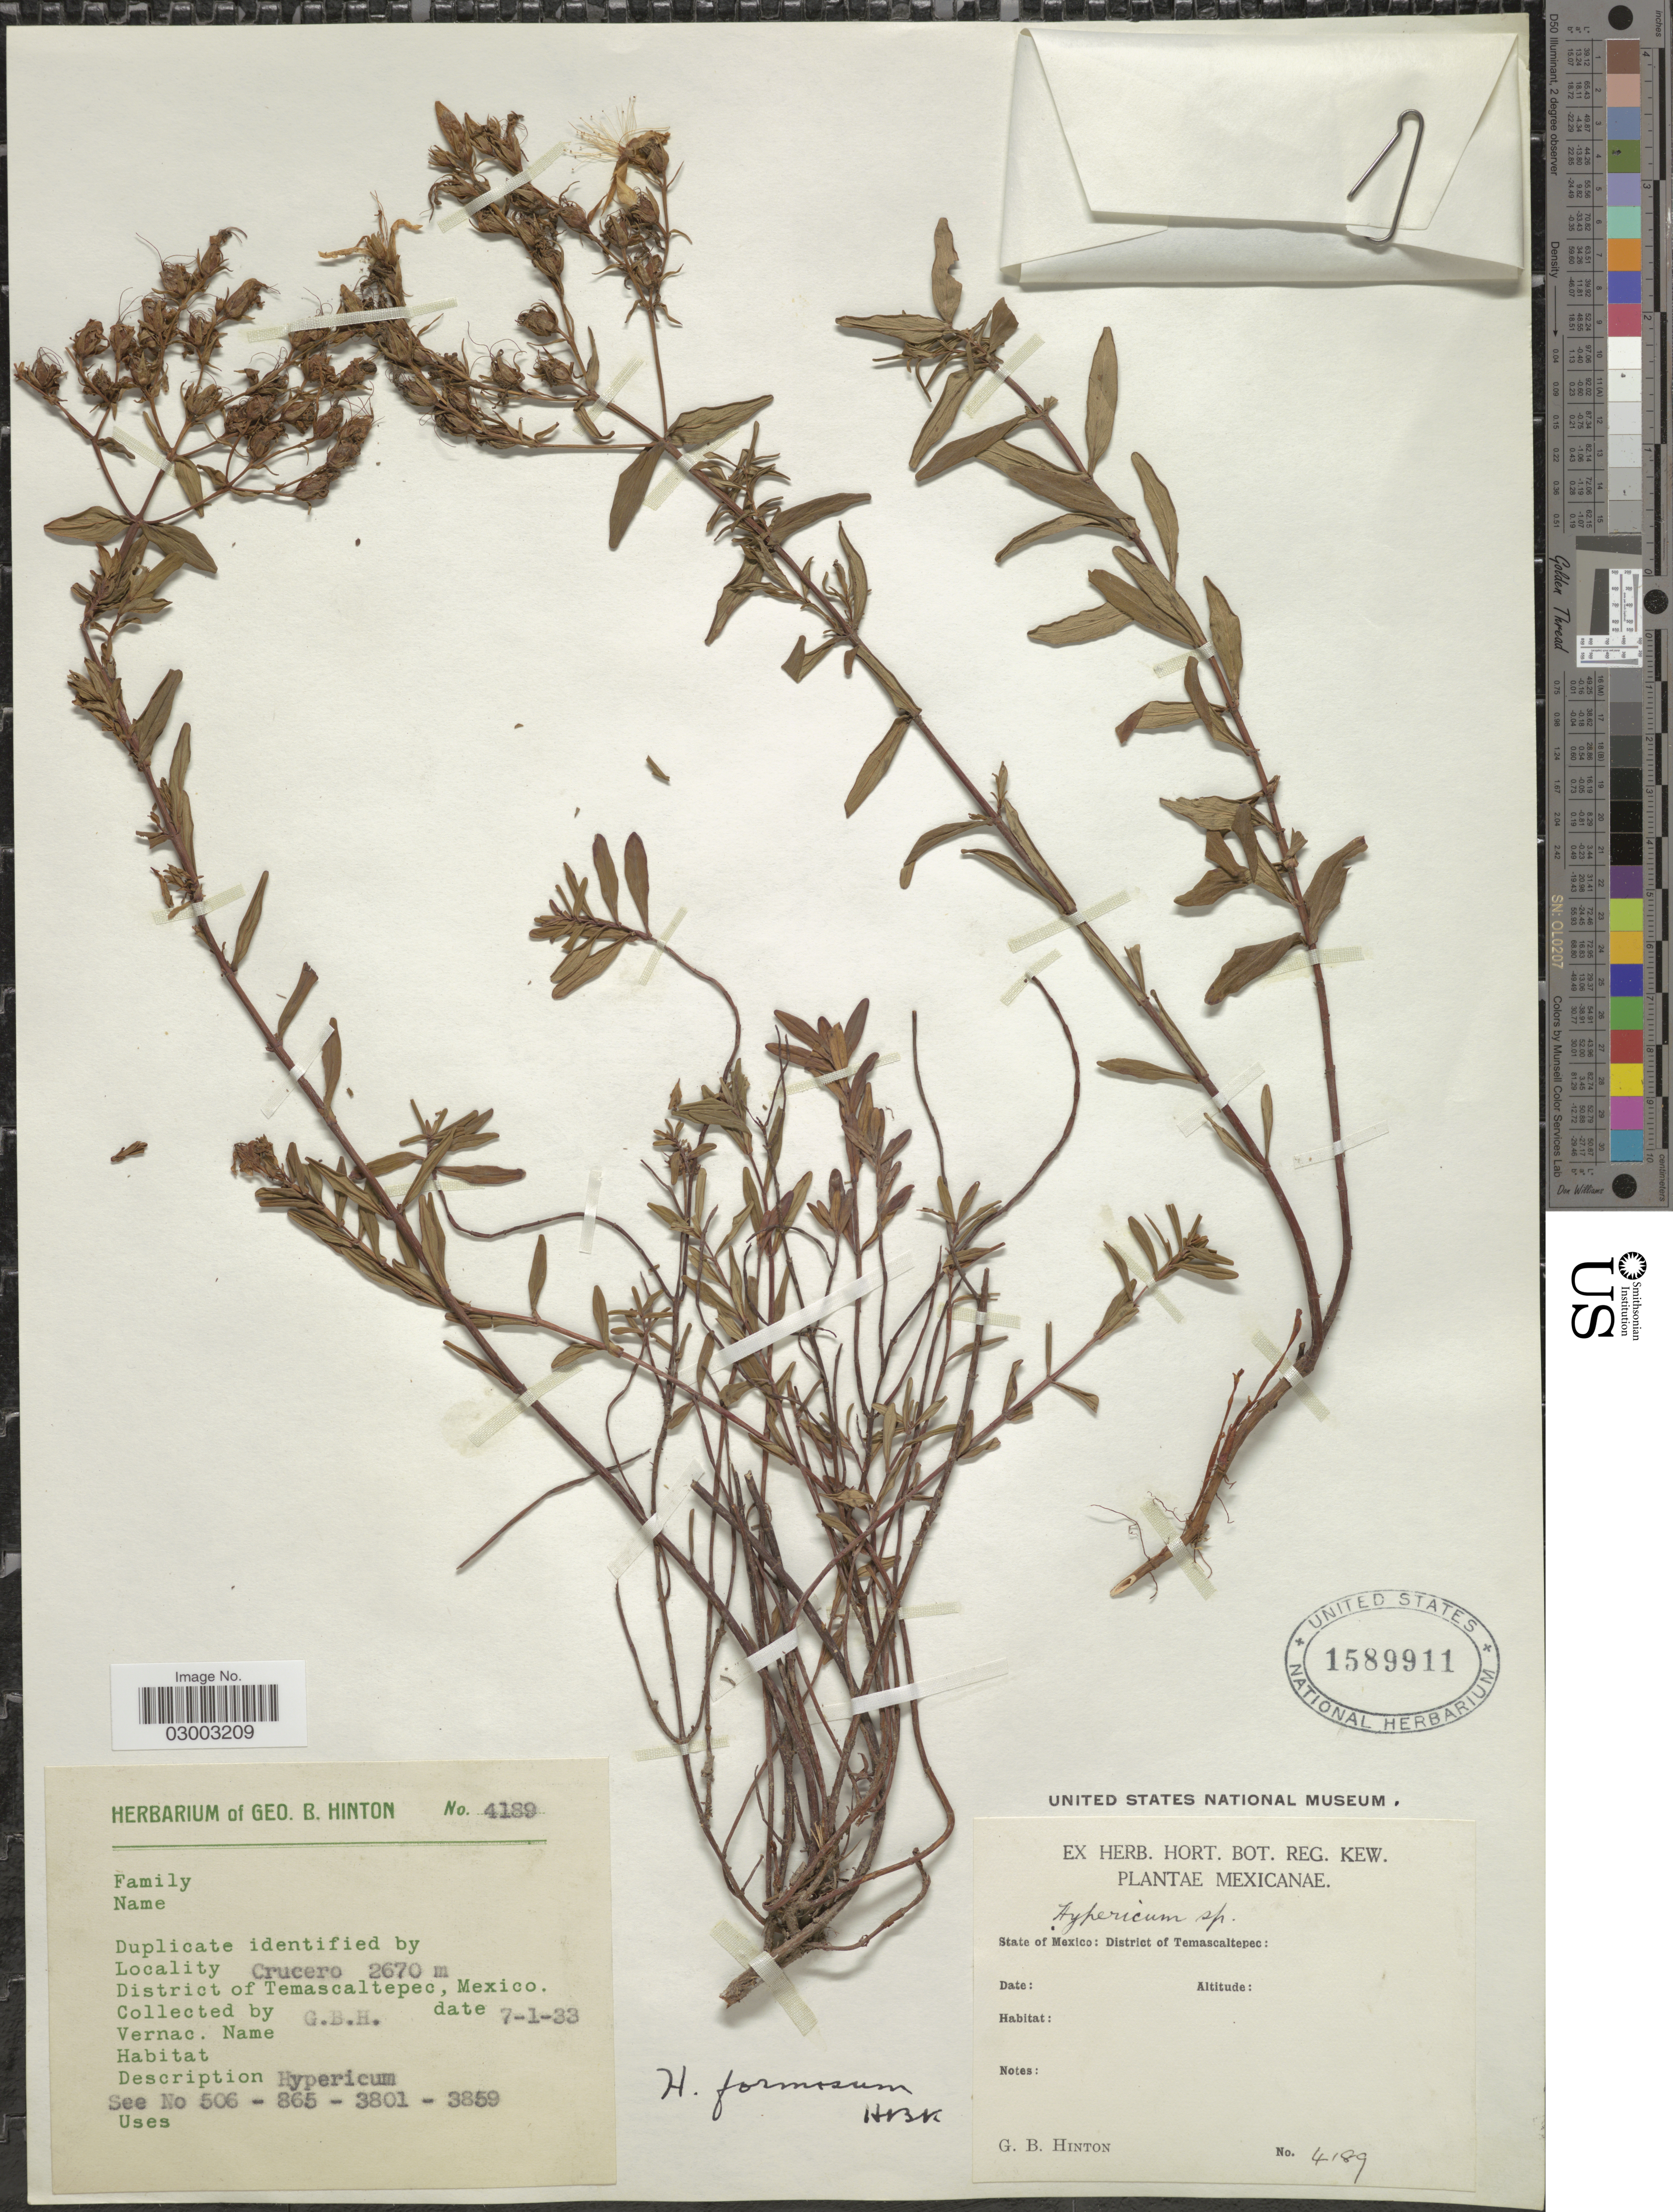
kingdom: Plantae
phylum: Tracheophyta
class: Magnoliopsida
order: Malpighiales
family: Hypericaceae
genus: Hypericum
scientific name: Hypericum oaxacanum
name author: R. Keller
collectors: G. B. Hinton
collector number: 4189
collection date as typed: Transcribed d/m/y: 7/1/33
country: Mexico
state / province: México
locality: Crucero, District of Temascaltepec.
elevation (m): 2670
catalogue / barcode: US 1589911